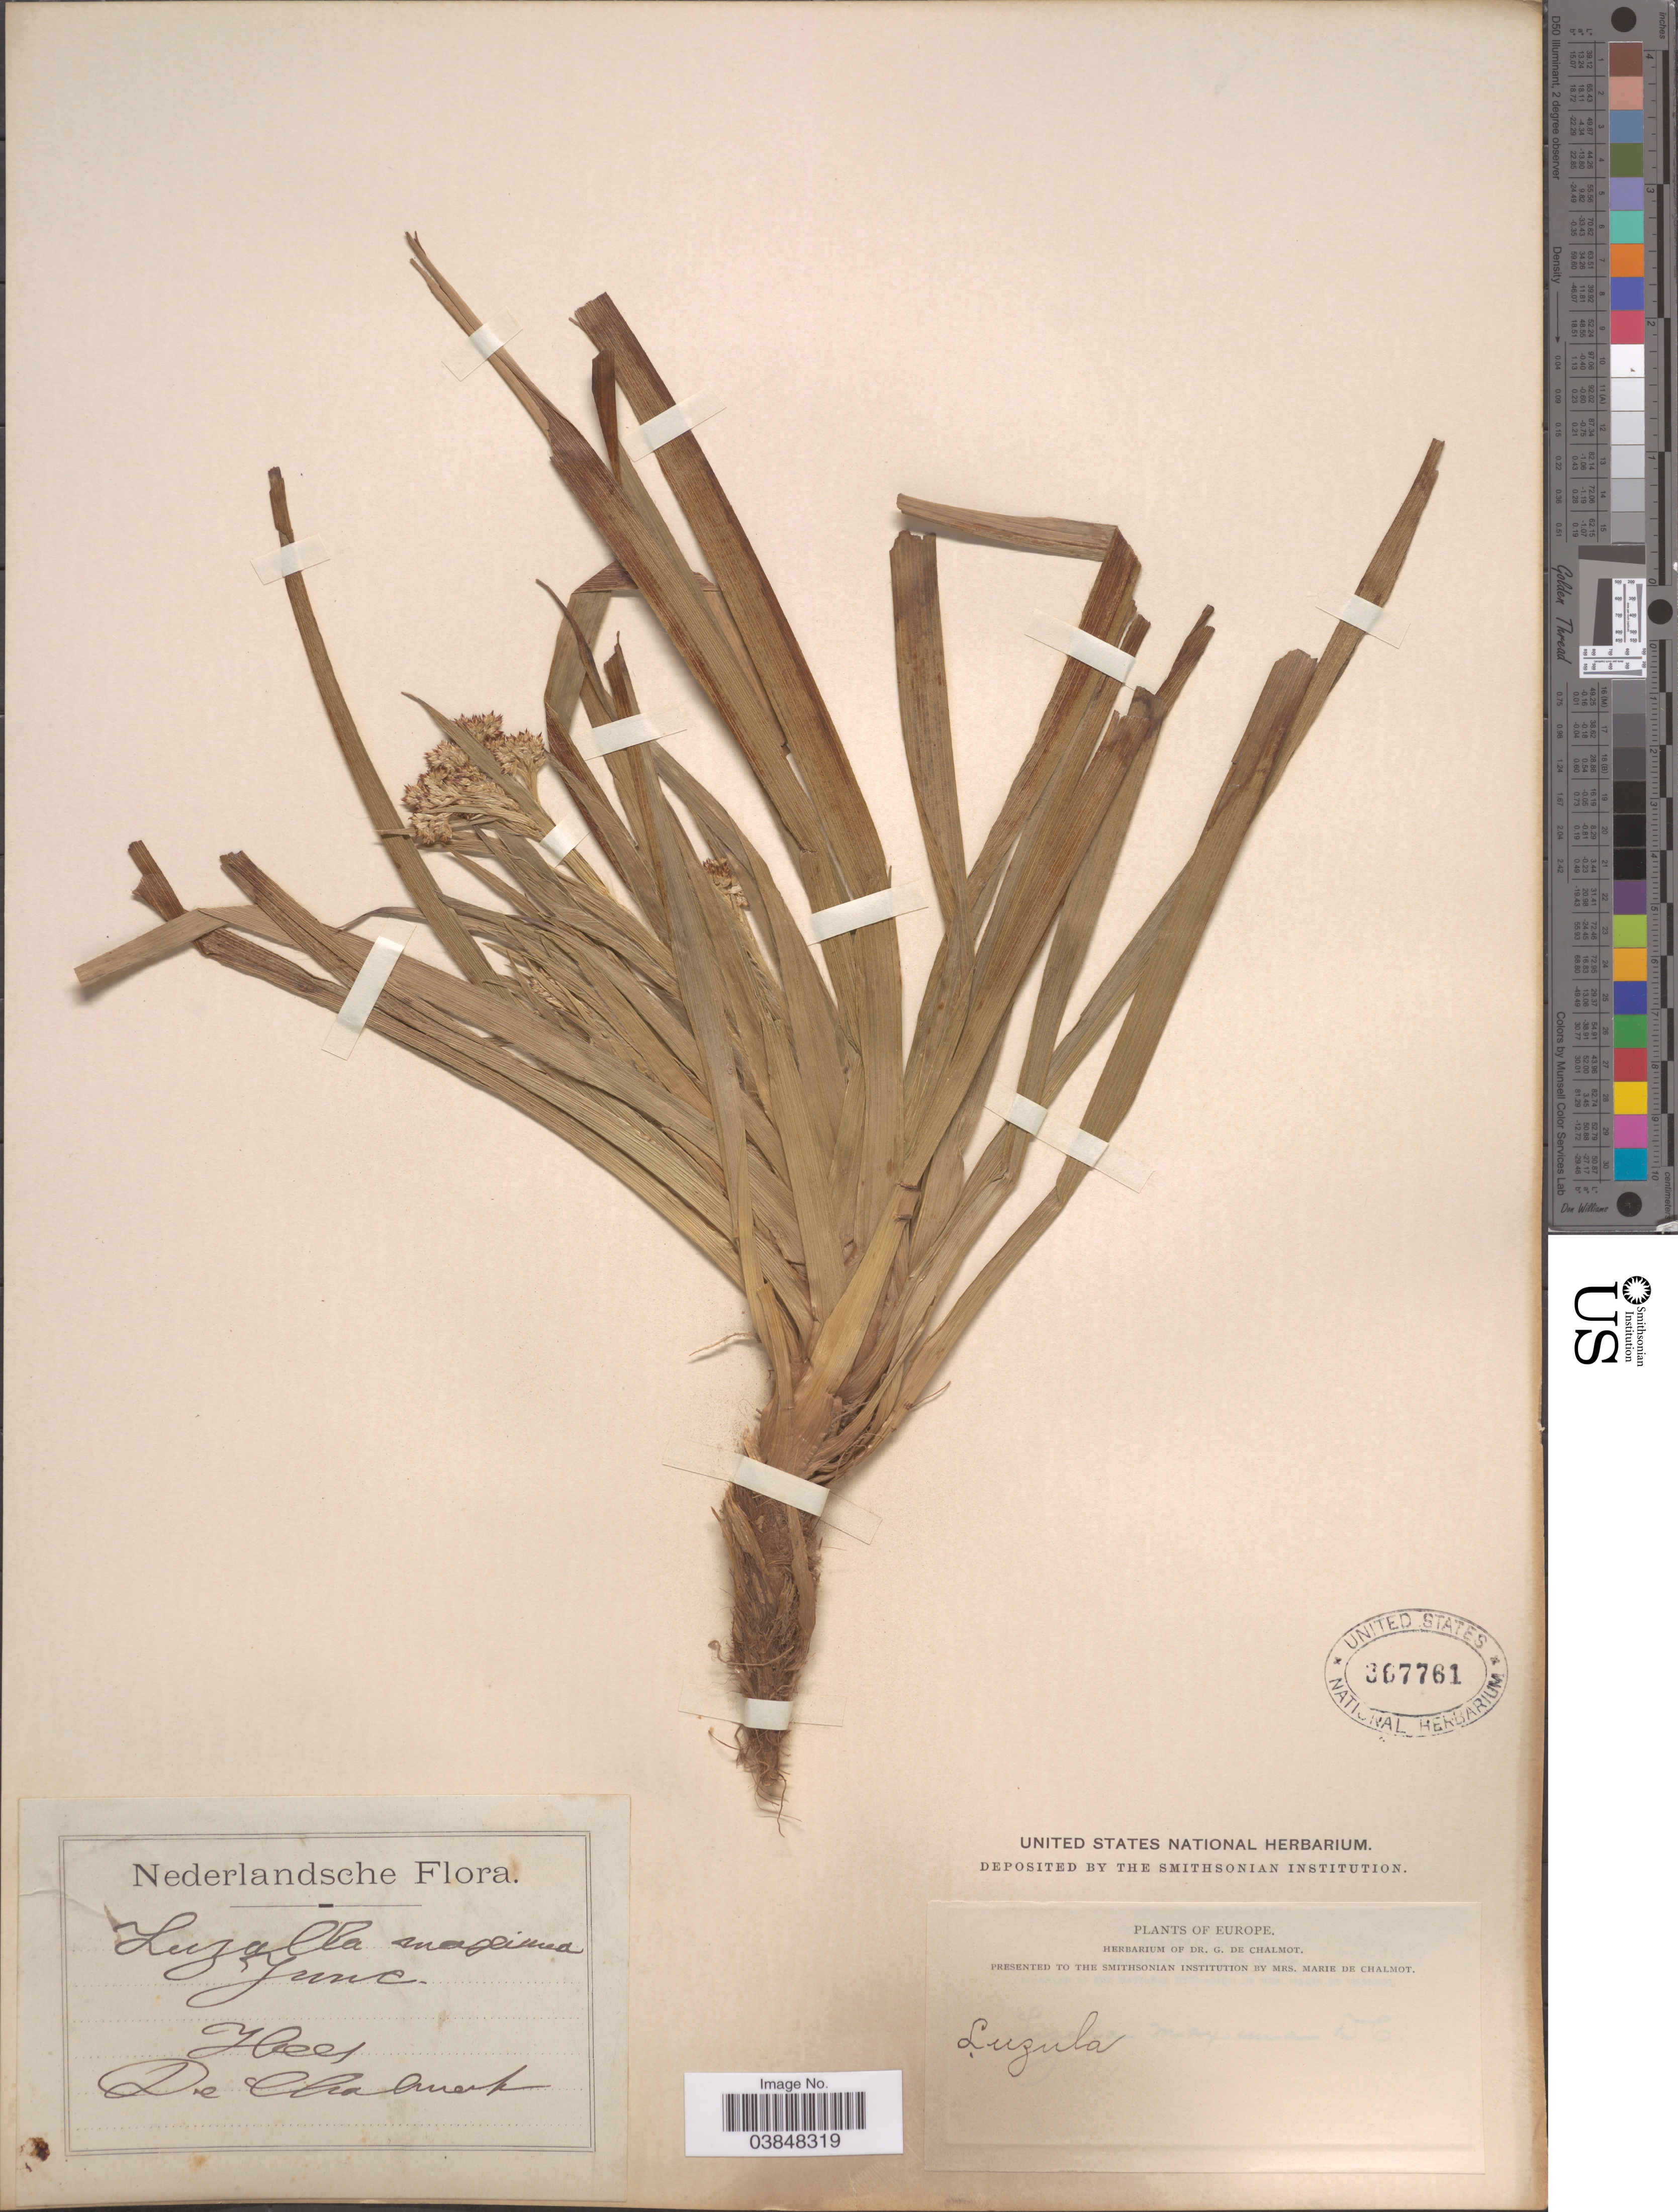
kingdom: Plantae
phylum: Tracheophyta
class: Liliopsida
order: Poales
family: Juncaceae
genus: Luzula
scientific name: Luzula sp.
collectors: G. de Chalmot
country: Netherlands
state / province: Utrecht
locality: Hees.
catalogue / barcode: US 367761